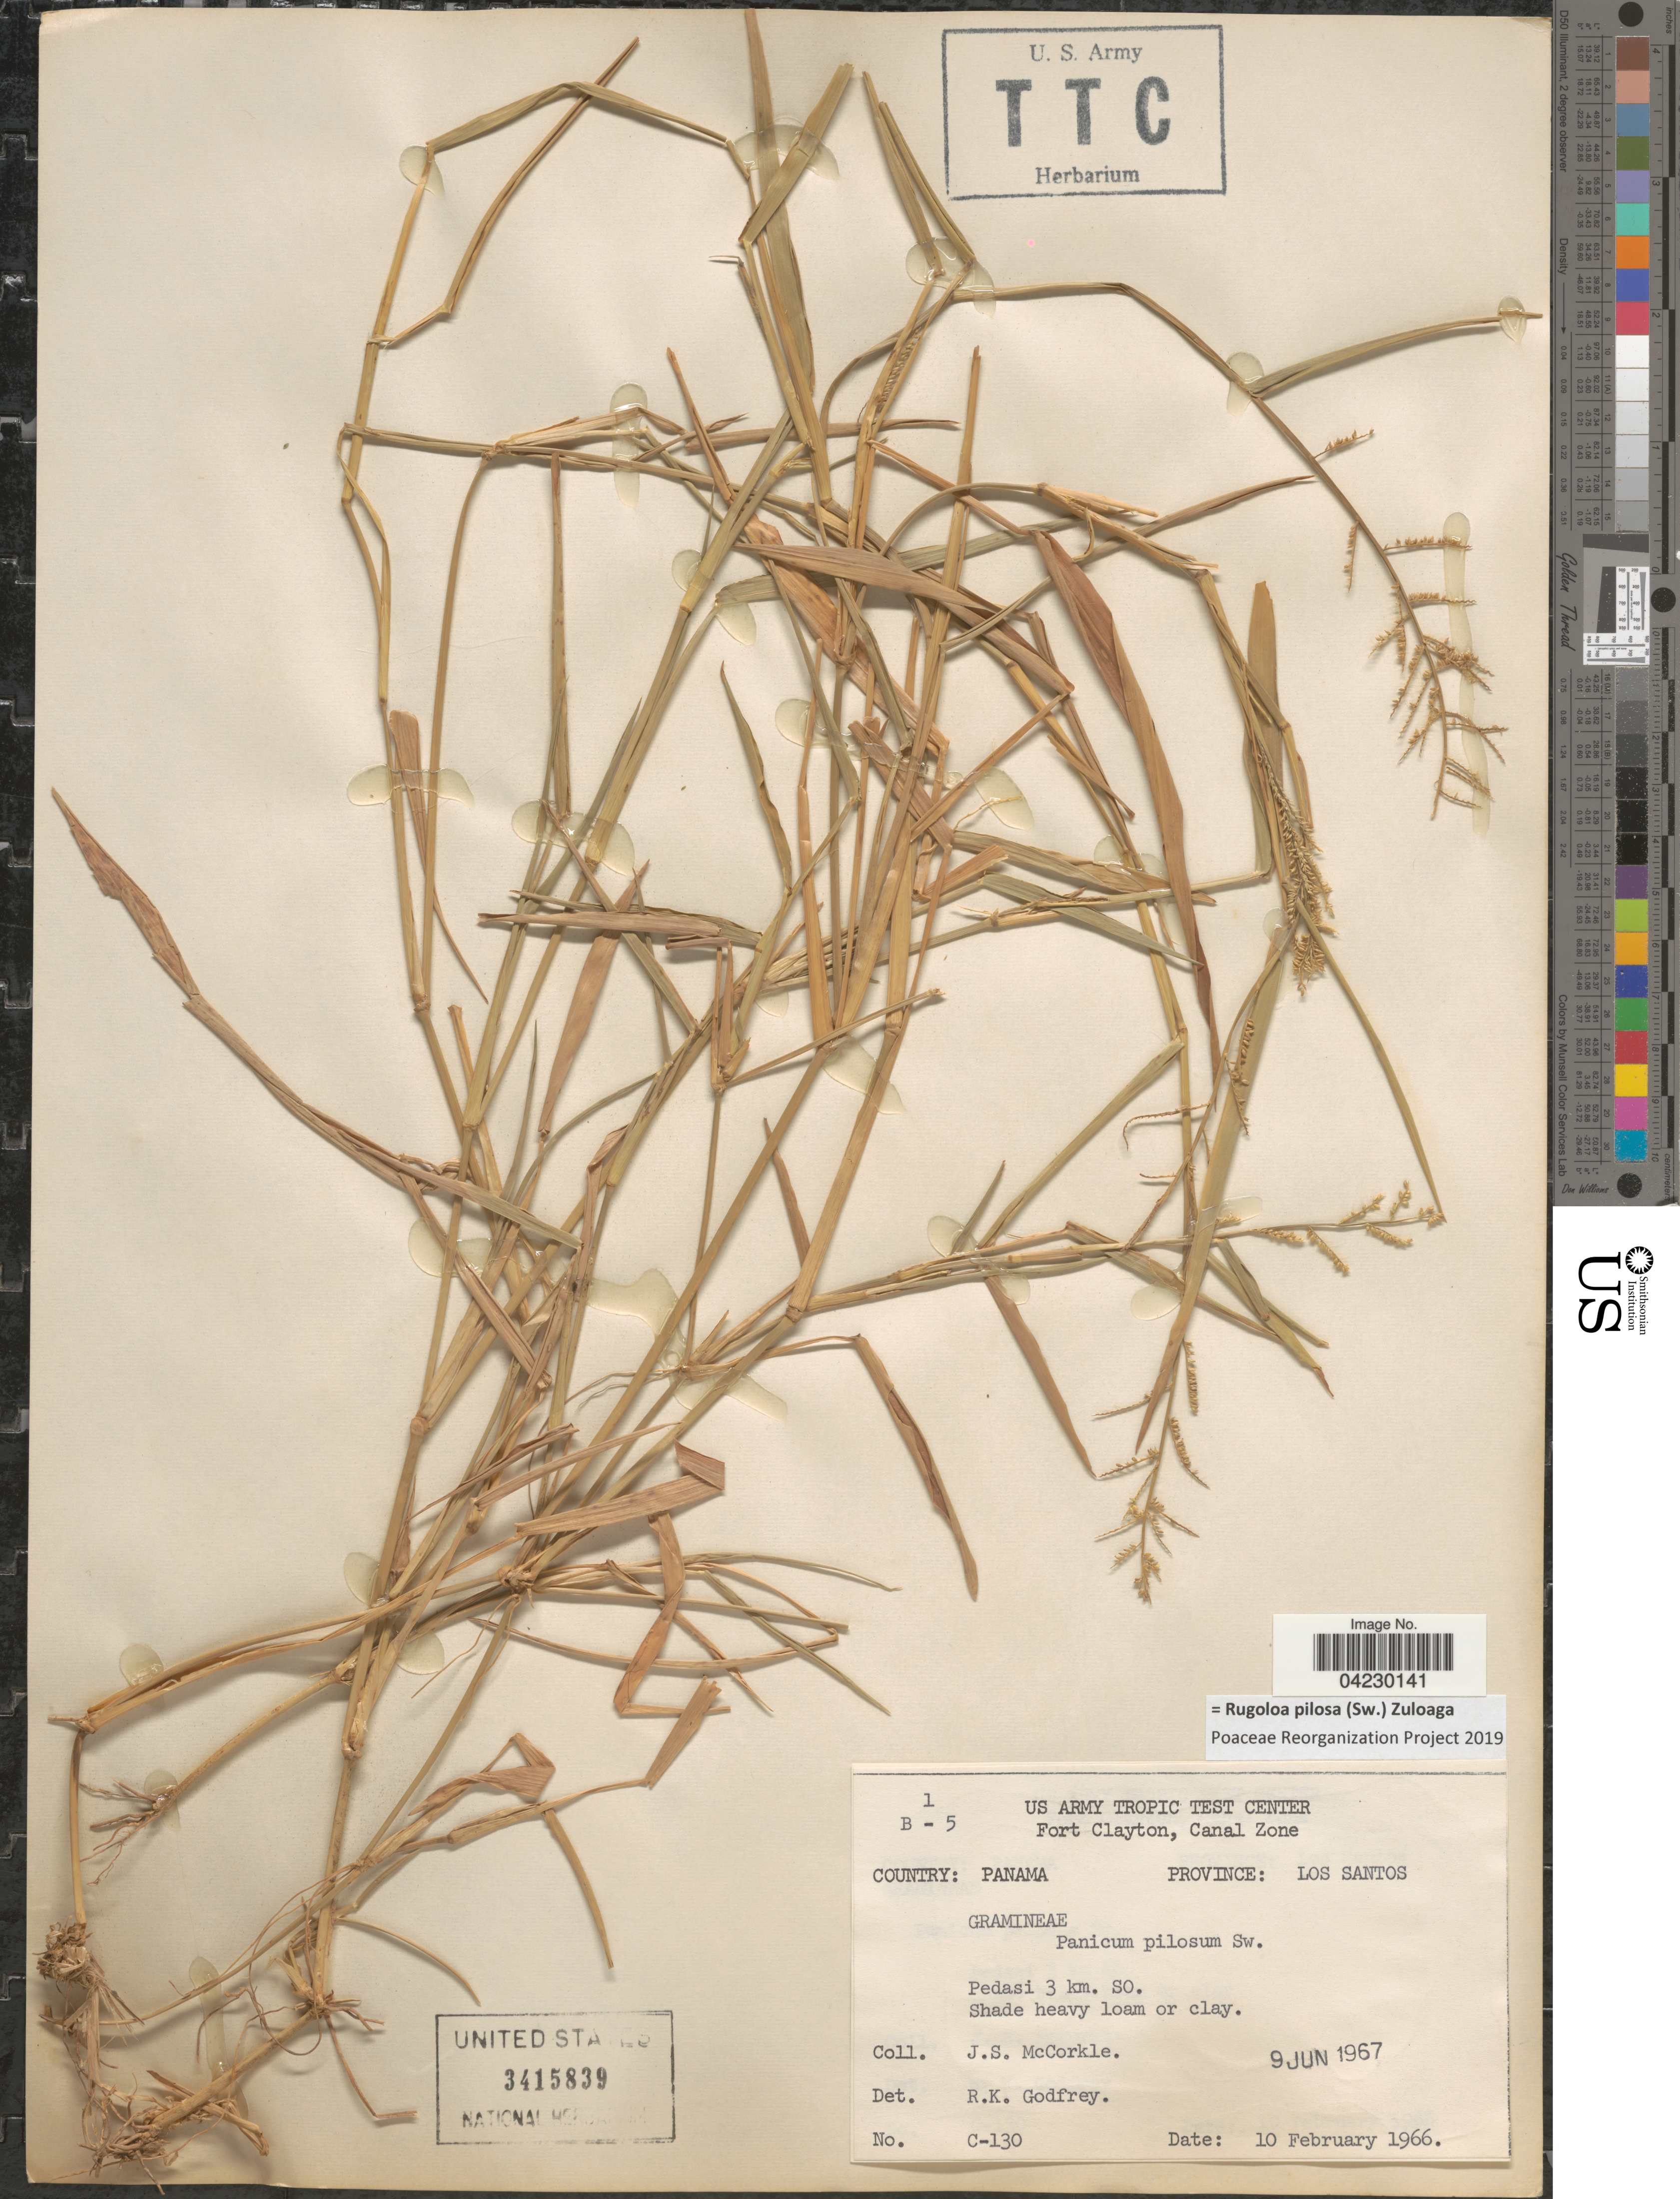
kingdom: Plantae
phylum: Tracheophyta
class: Liliopsida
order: Poales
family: Poaceae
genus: Rugoloa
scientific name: Rugoloa pilosa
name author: (Sw.) Zuloaga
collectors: J. McCorkle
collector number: C-130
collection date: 1966-02-10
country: Panama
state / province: Los Santos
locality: Fort Clayton, Canal Zone. Pedasi 3 km. SO. Shade heavy loam or clay.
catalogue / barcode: US 3415839